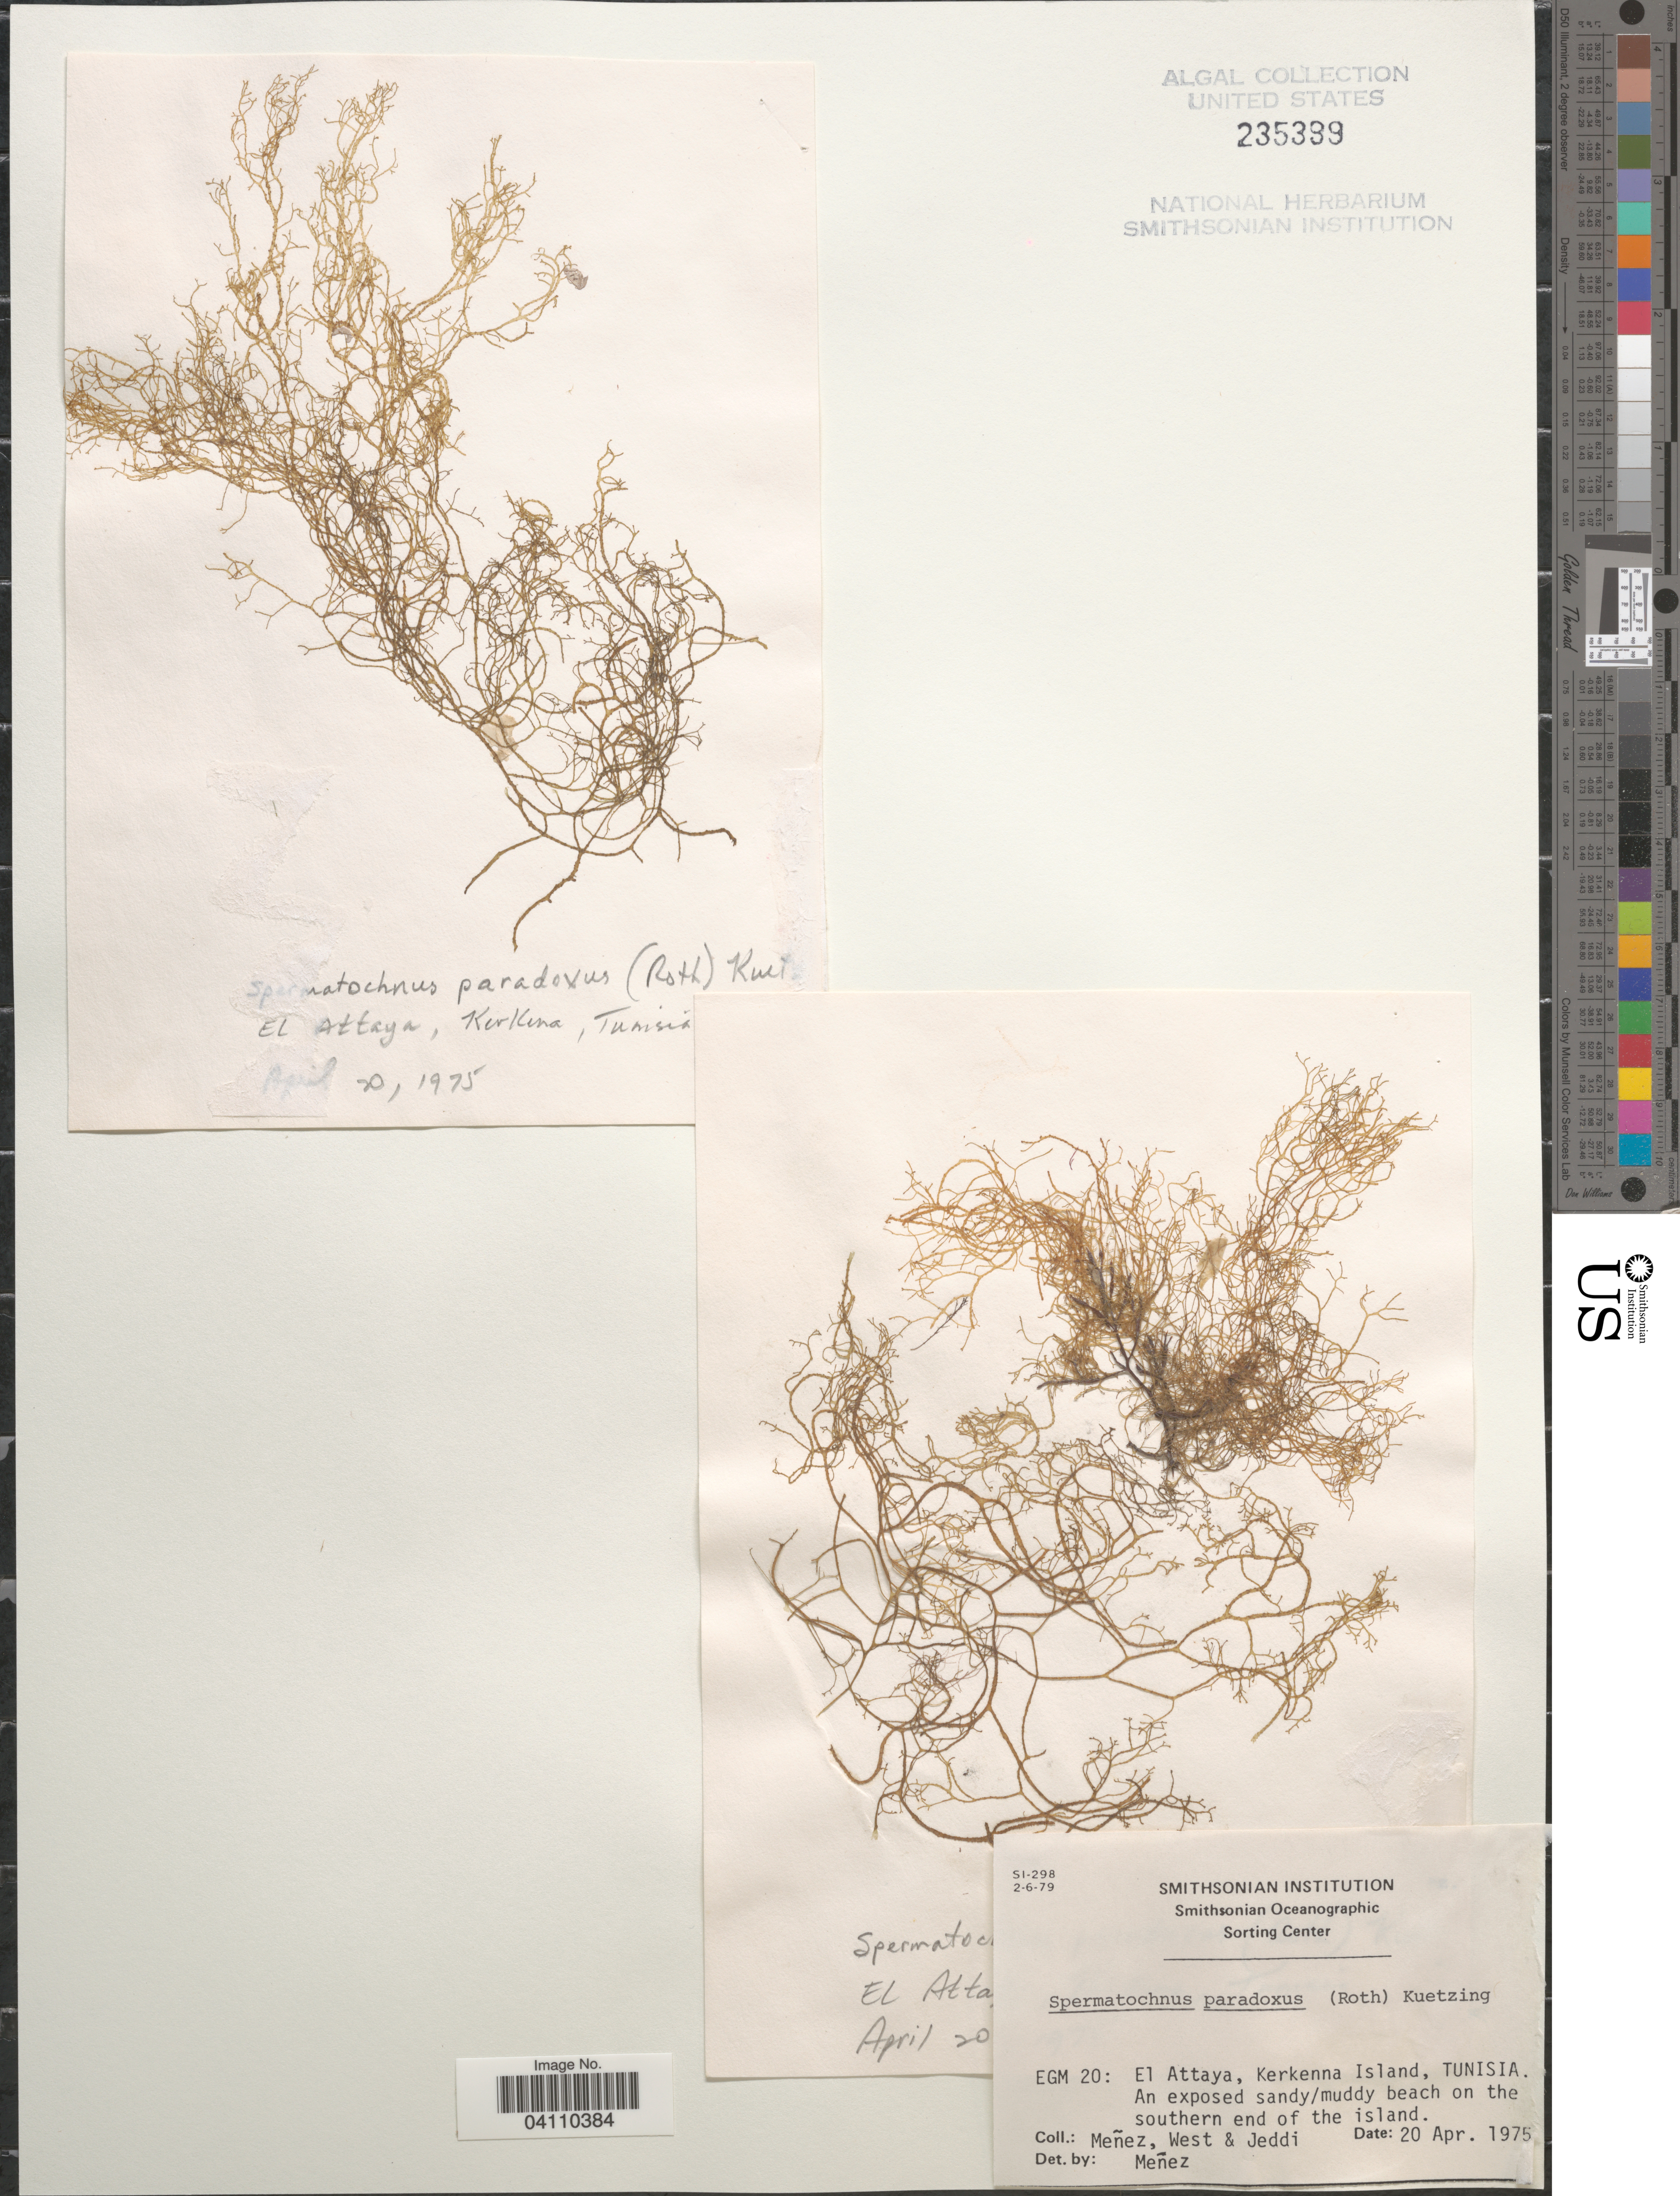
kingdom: Chromista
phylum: Ochrophyta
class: Phaeophyceae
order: Ectocarpales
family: Chordariaceae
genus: Spermatochnus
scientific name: Spermatochnus paradoxus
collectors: Menez, -. West & -. Jeddi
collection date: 1975-04-20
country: Tunisia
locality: EGM 20: El Attaya, Kerkenna Island. Beach on the southern end of the island.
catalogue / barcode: US 235399